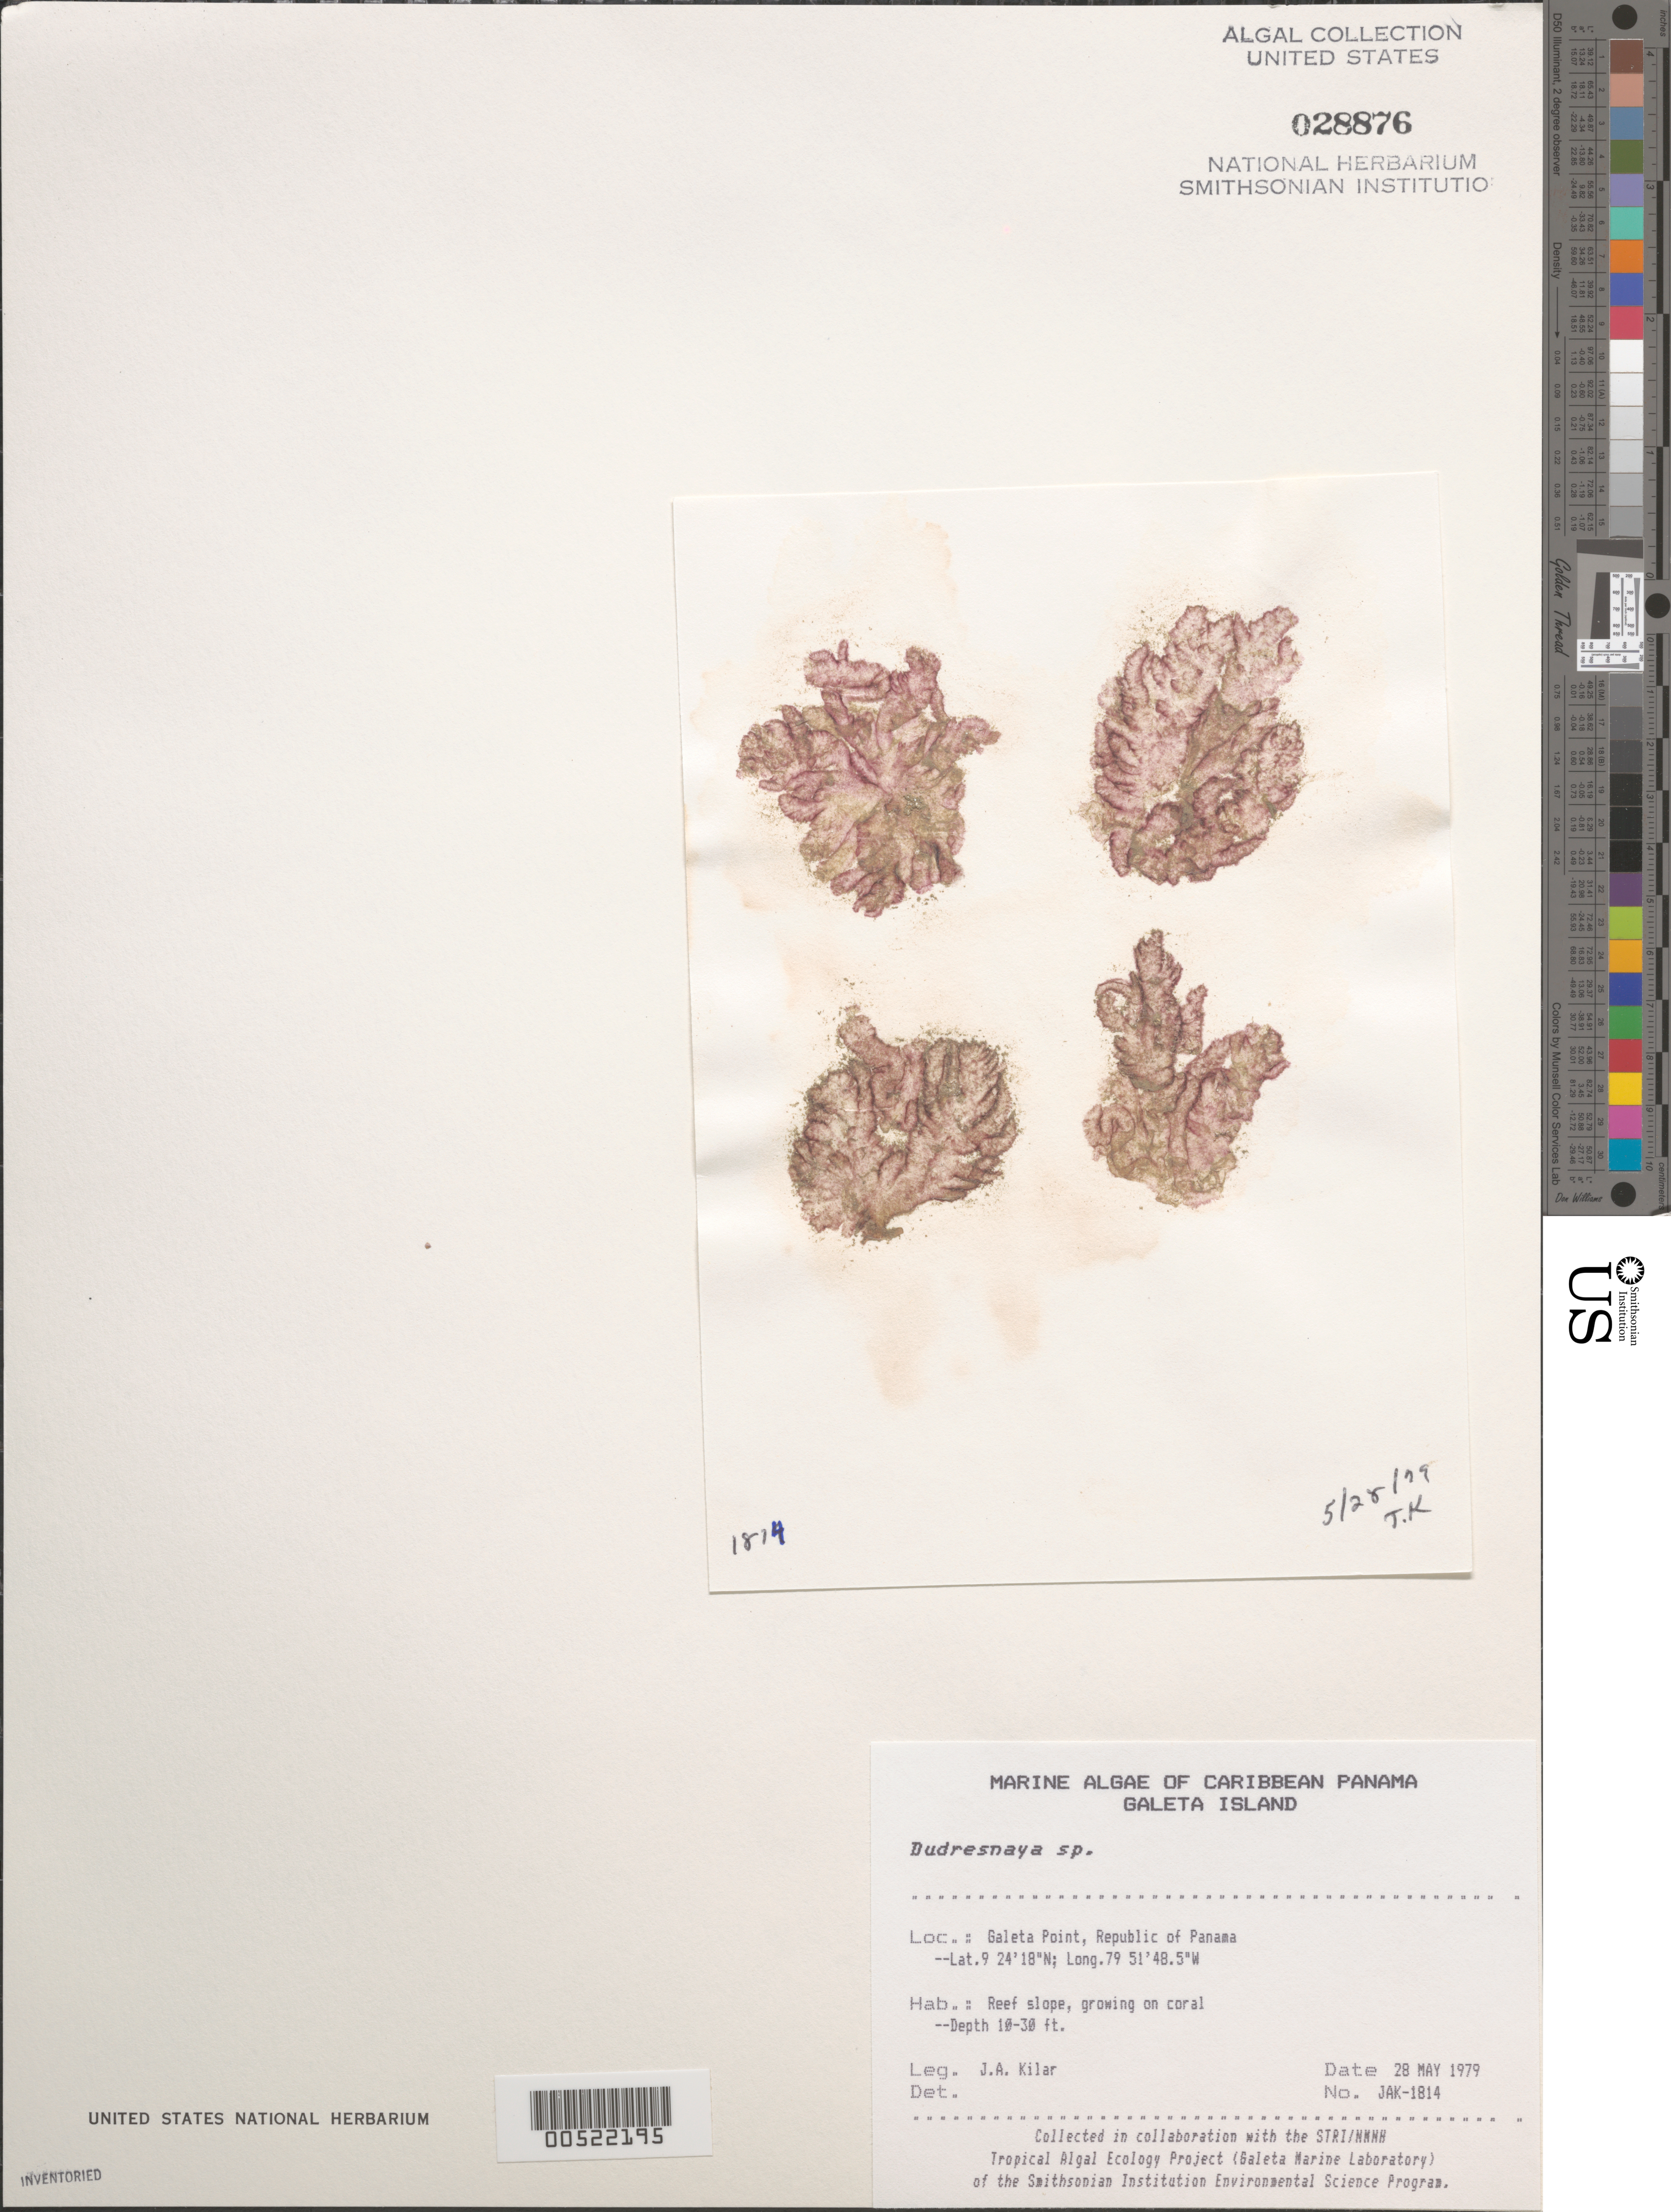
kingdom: Plantae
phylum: Rhodophyta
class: Florideophyceae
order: Gigartinales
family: Dumontiaceae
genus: Dudresnaya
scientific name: Dudresnaya sp.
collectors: J. A. Kilar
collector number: JAK-1814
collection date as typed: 28 May 1979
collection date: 1979-05-28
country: Panama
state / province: Colón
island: Galeta Island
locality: Galeta Point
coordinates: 9 24' 18" N, 79 51' 48.5" W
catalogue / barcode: US 28876